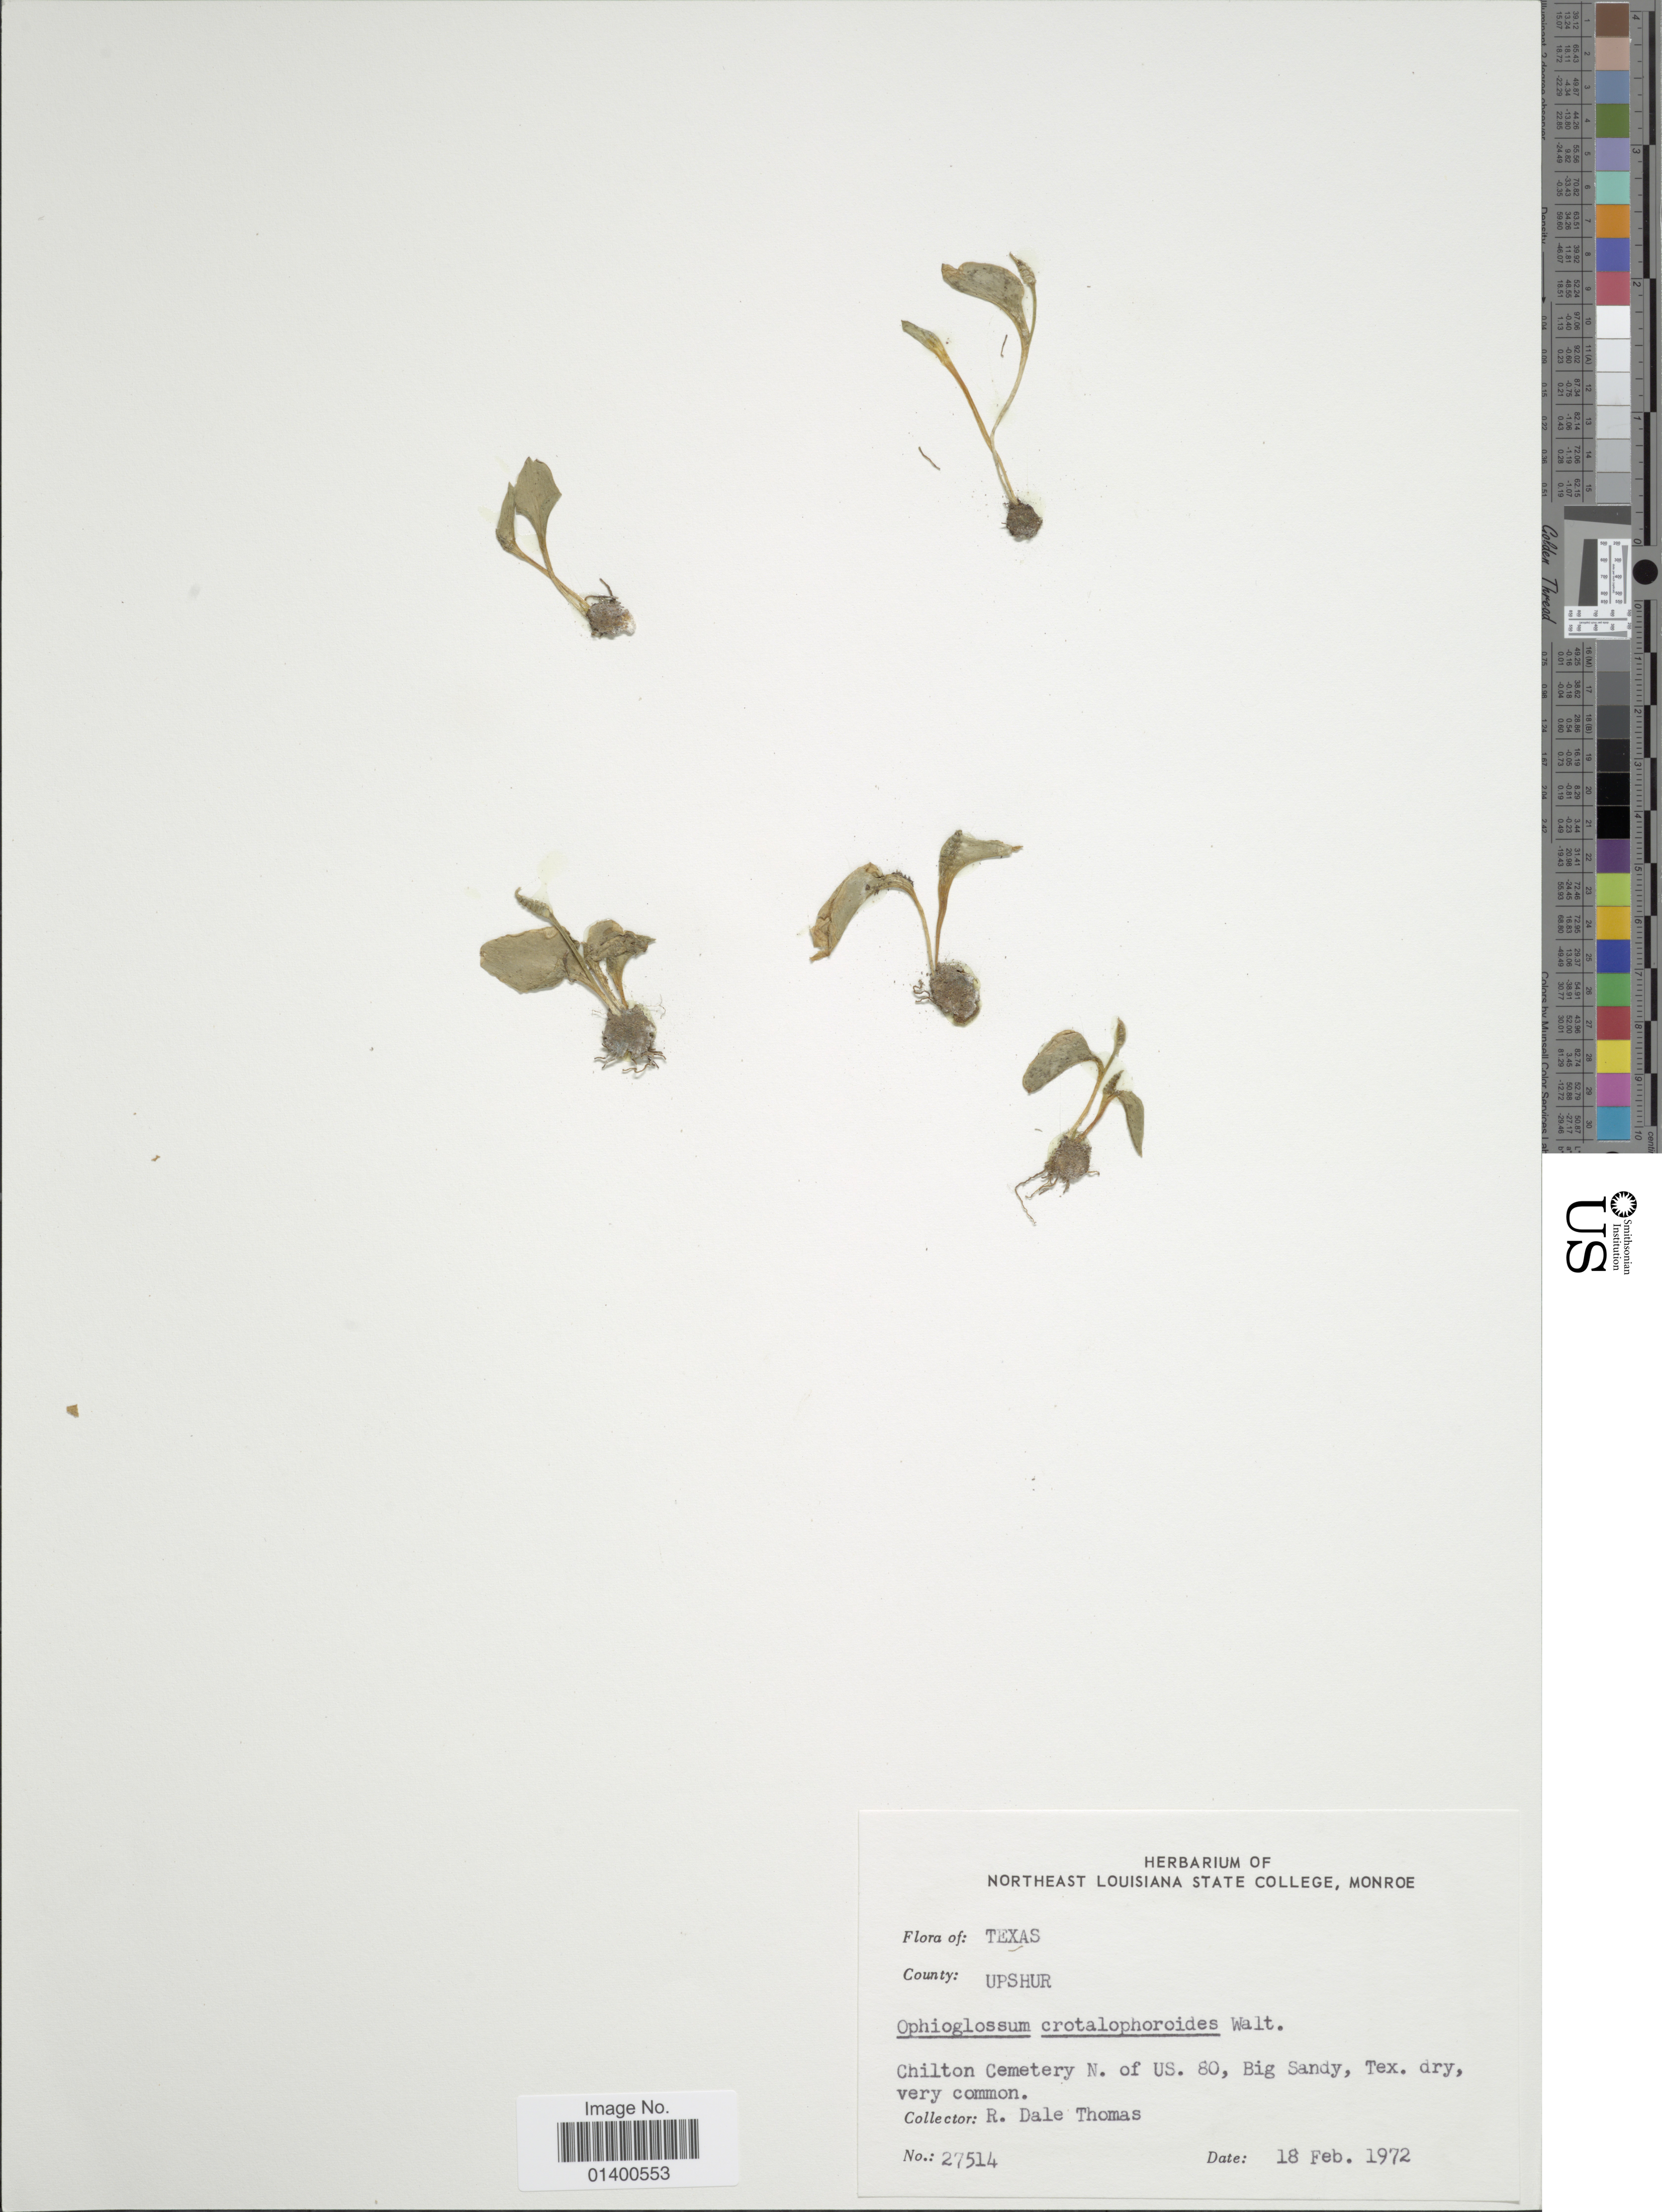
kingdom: Plantae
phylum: Tracheophyta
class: Polypodiopsida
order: Ophioglossales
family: Ophioglossaceae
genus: Ophioglossum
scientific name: Ophioglossum crotalophoroides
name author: Walter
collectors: R. Thomas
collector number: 27514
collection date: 1972-02-18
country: United States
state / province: Texas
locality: County UPSHUR, Chilton Cemetery N. of US. 80, Big Sandy